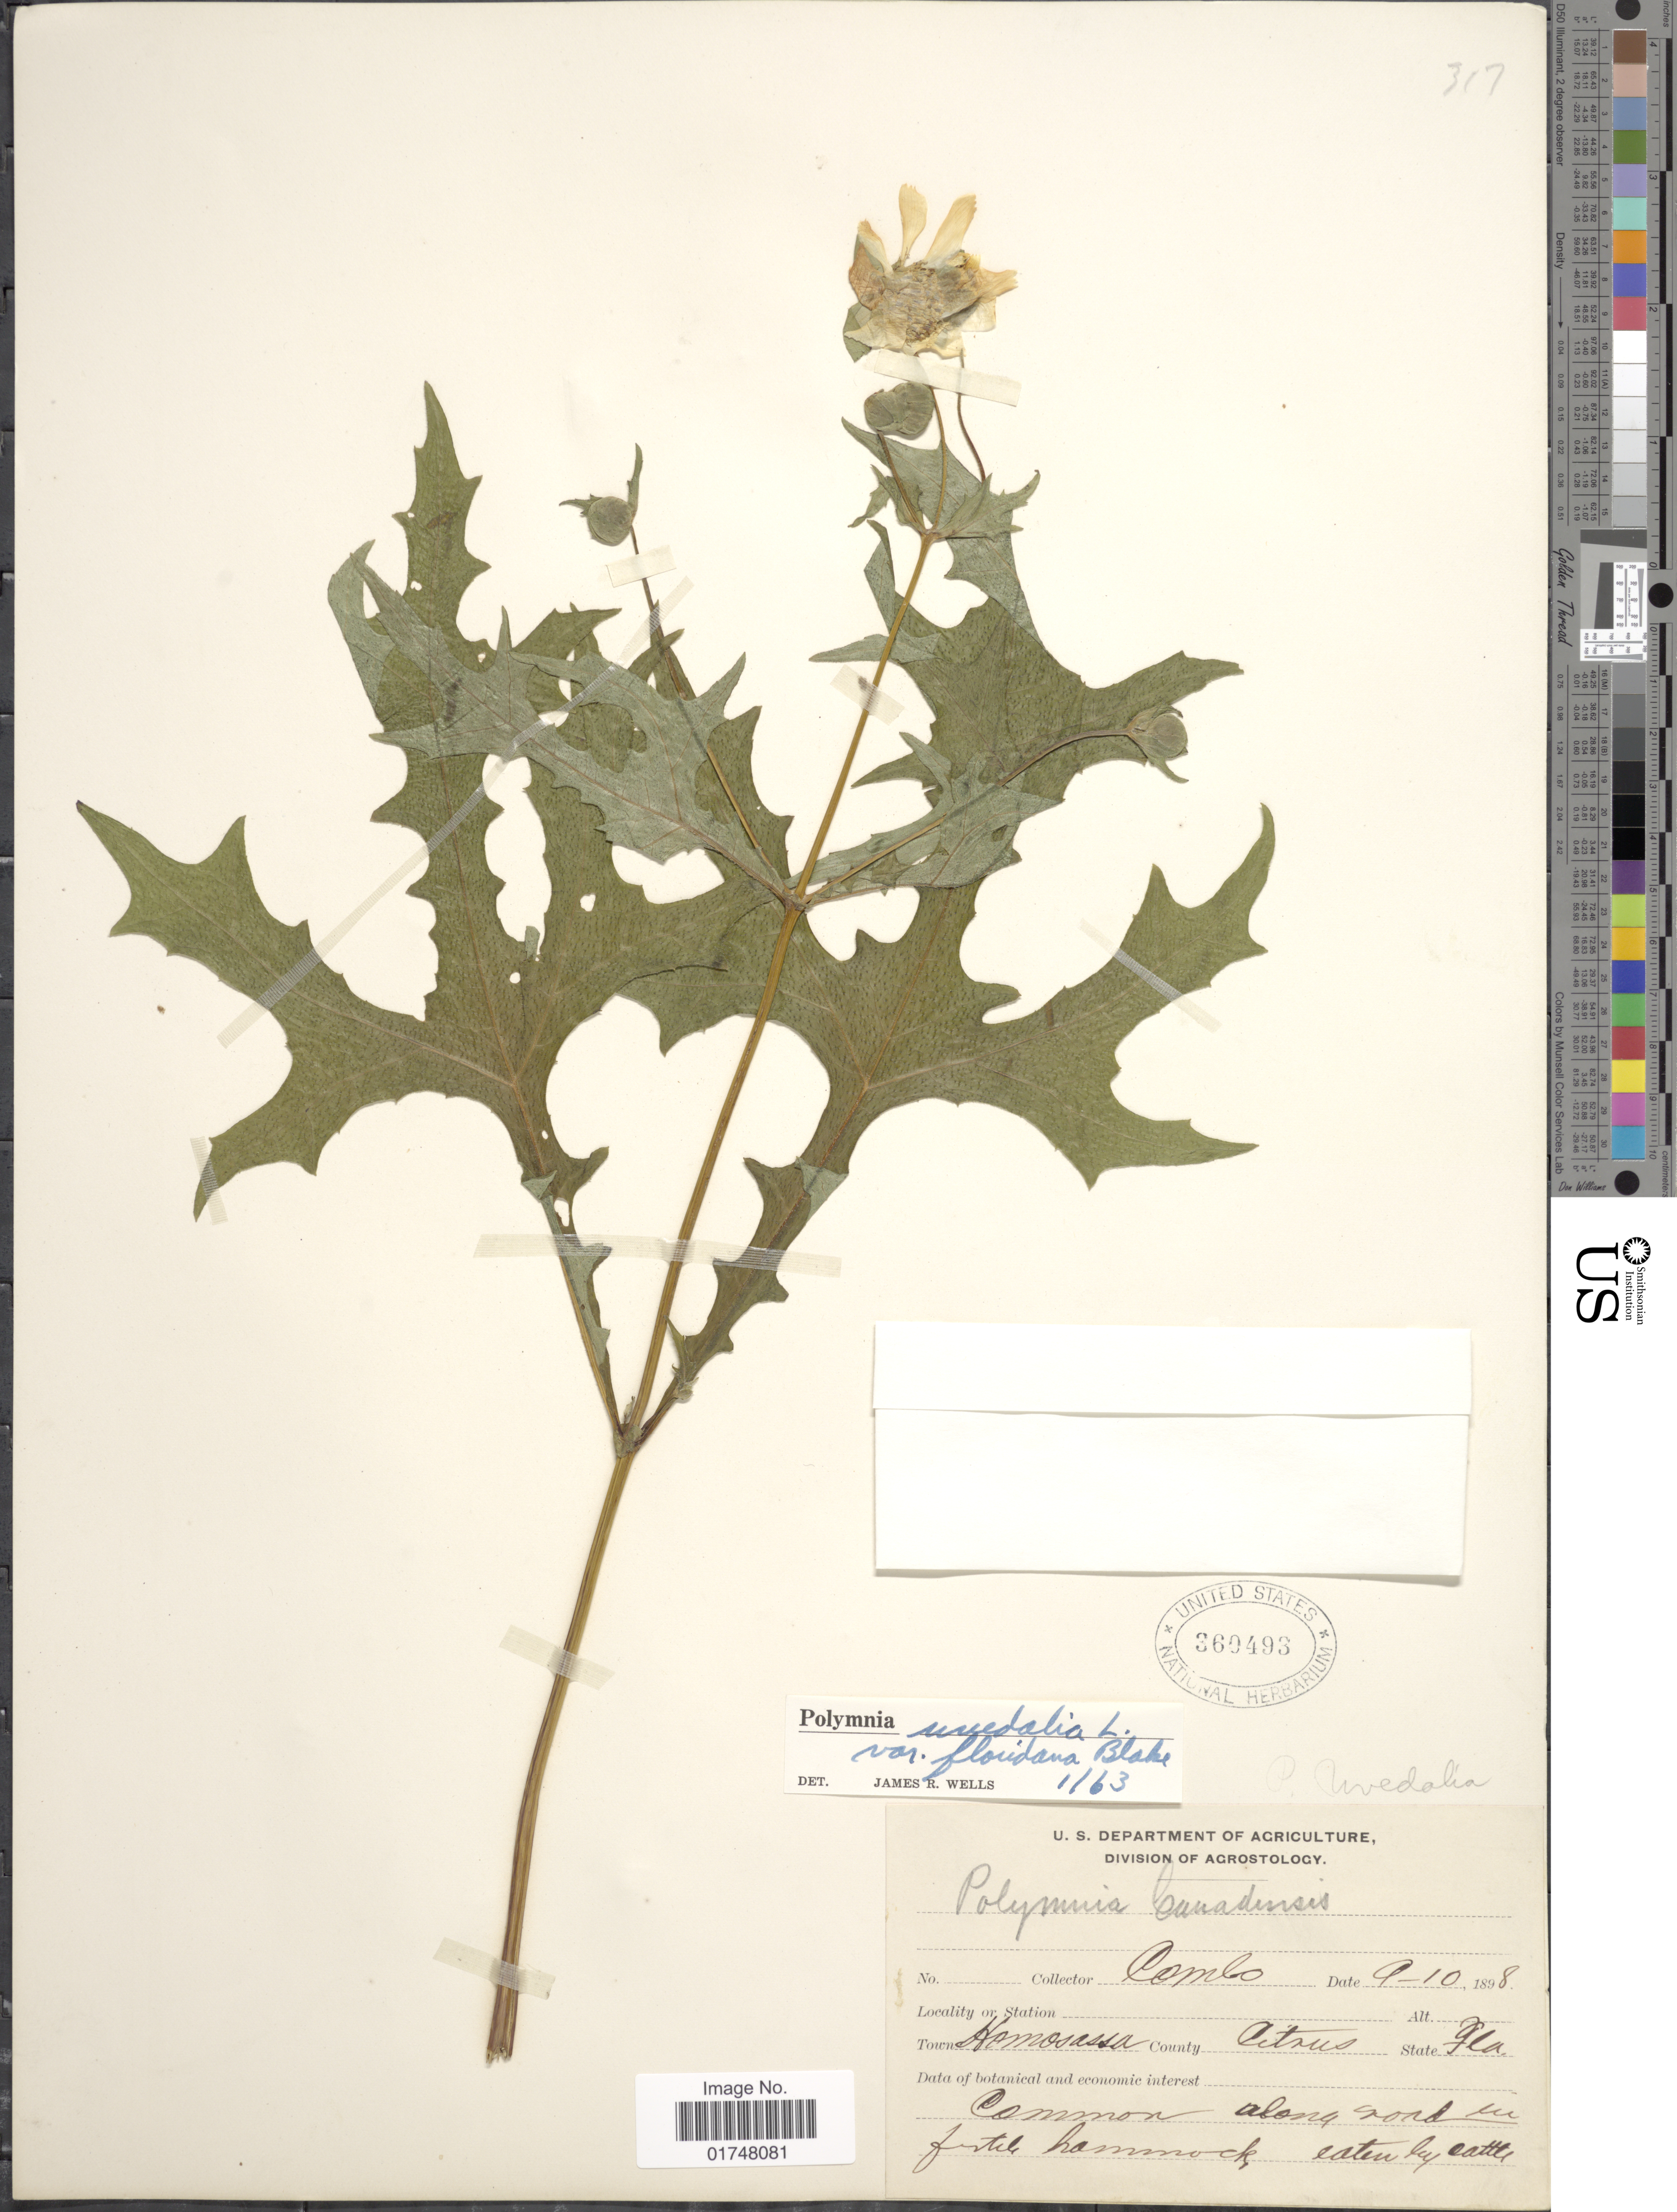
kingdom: Plantae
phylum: Tracheophyta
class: Magnoliopsida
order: Asterales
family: Asteraceae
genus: Smallanthus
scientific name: Smallanthus uvedalia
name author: (L.) Mack. ex Mack.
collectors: -. Combs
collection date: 1898-09-10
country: United States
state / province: Florida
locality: Homosassa, along ground in fertile hammock eaten by cattle. Citrus County.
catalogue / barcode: US 360493